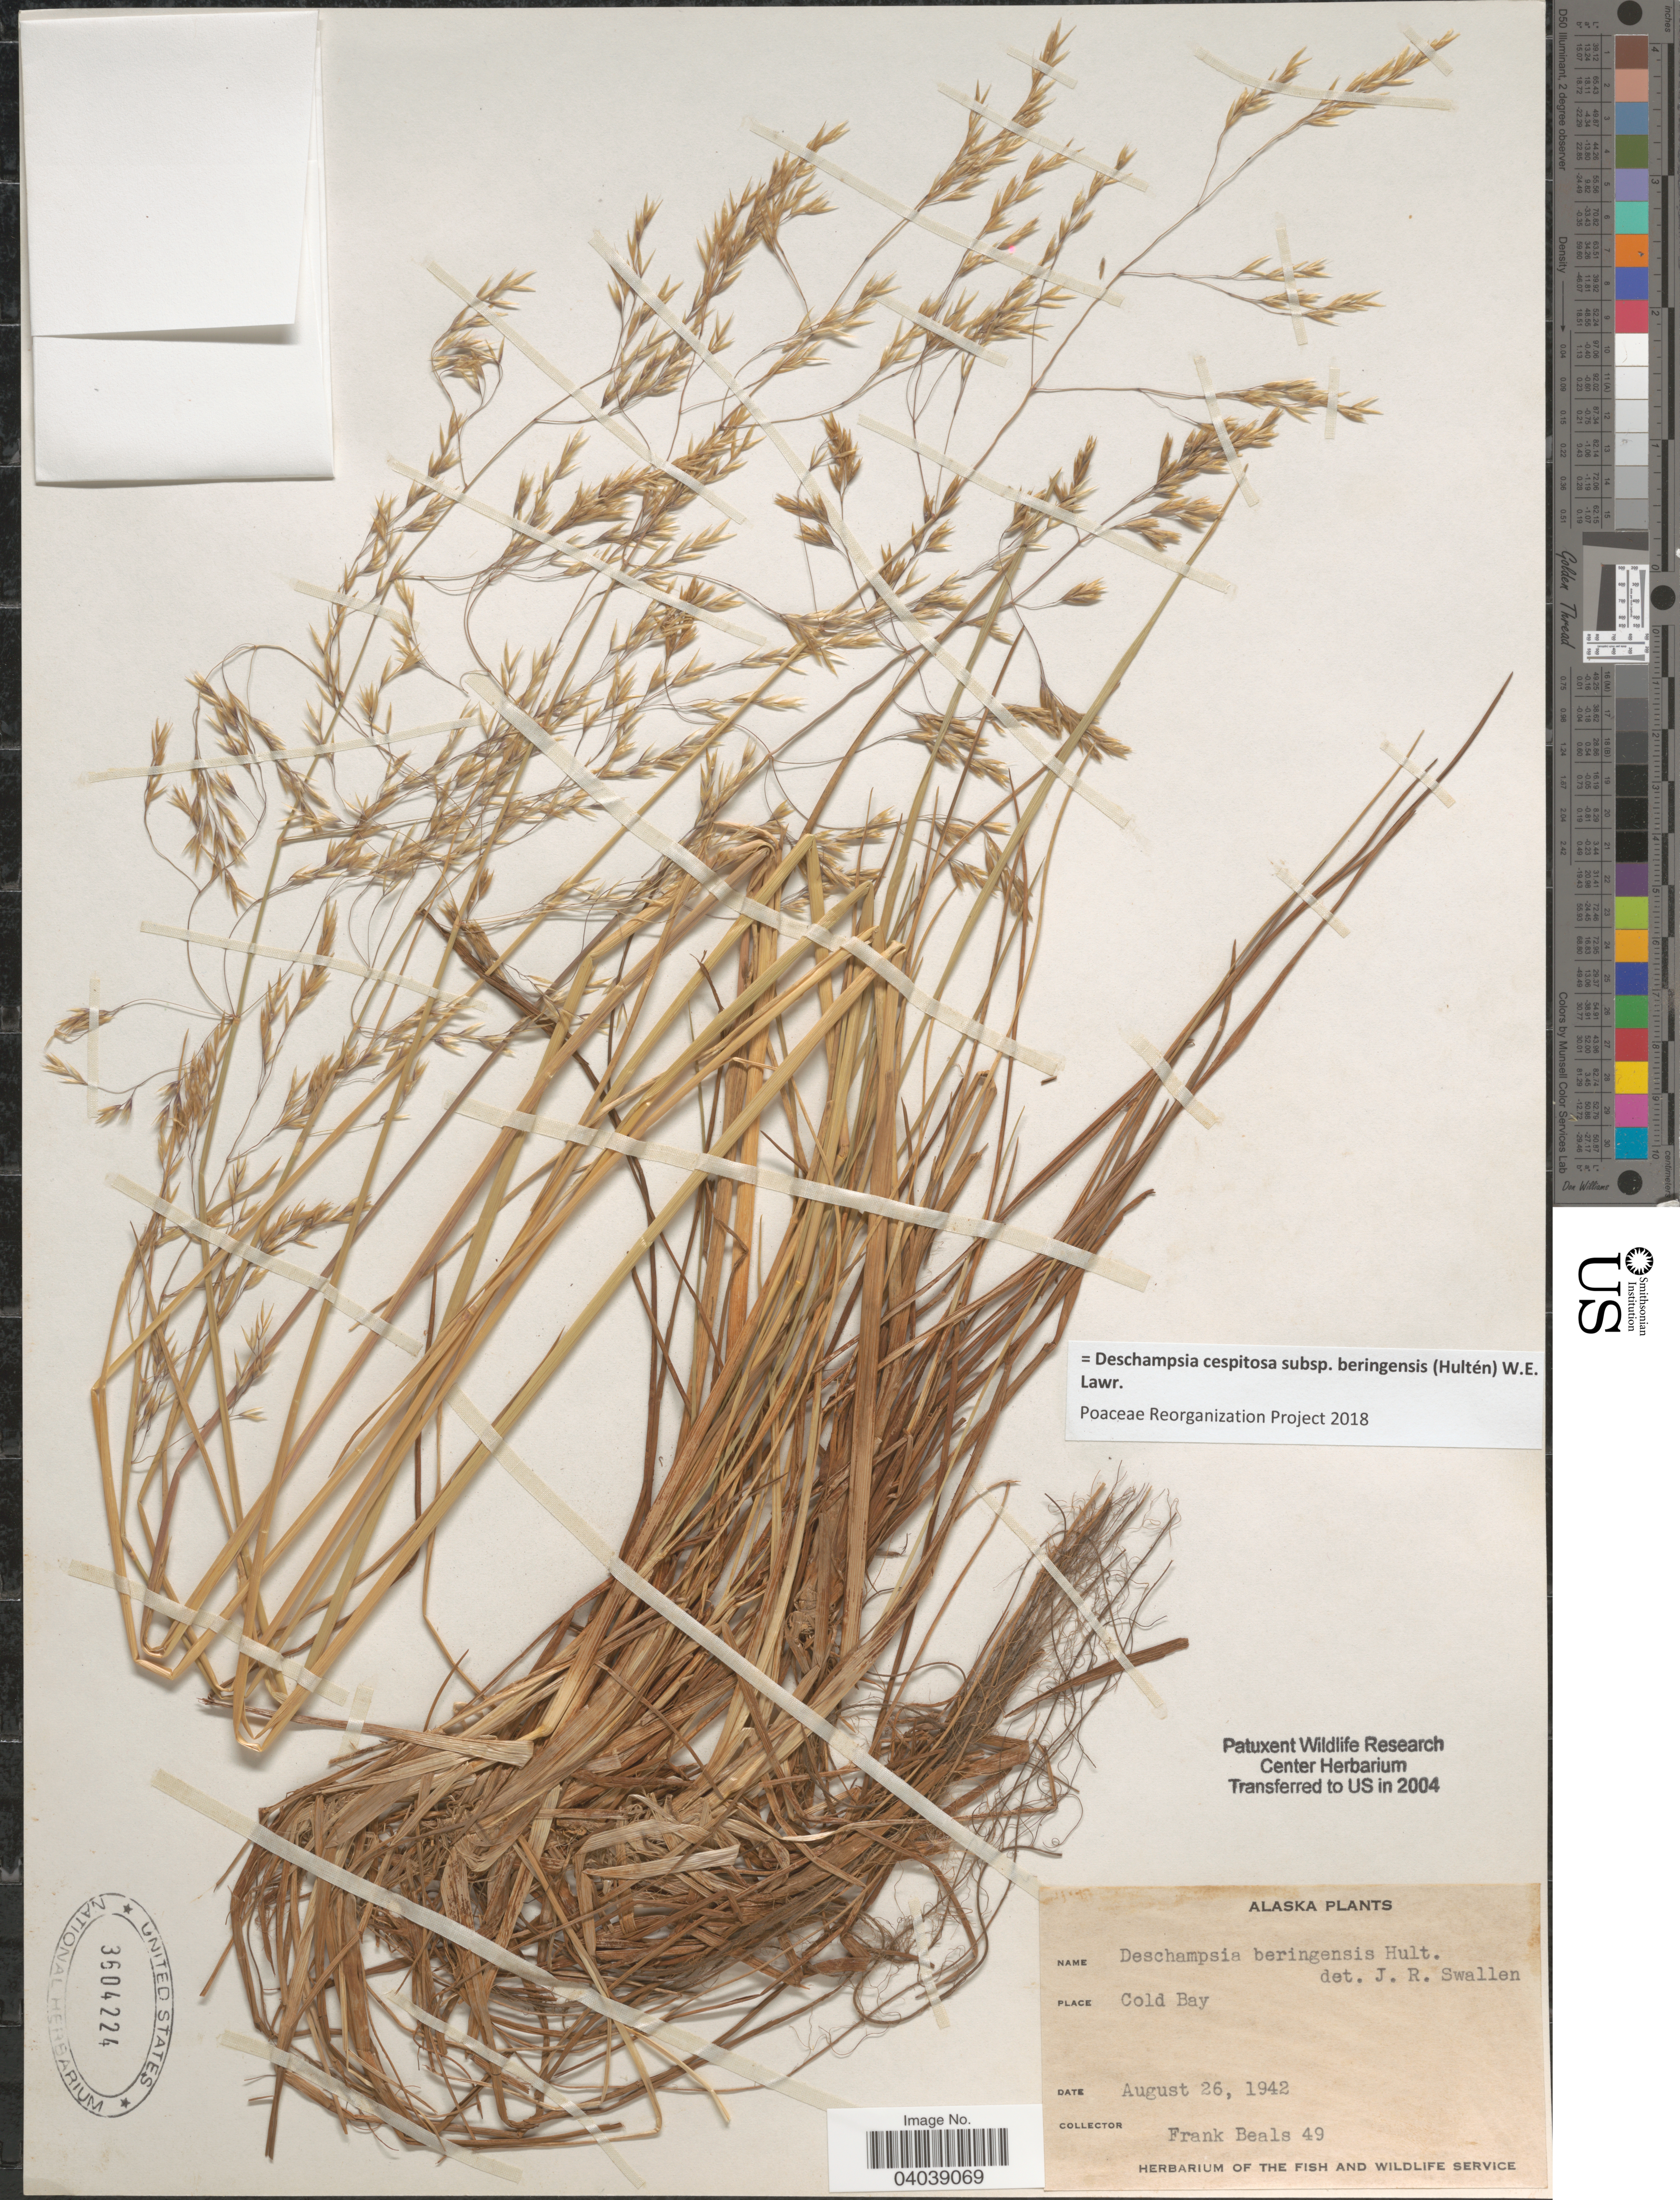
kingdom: Plantae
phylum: Tracheophyta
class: Liliopsida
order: Poales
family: Poaceae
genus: Deschampsia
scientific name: Deschampsia cespitosa subsp. beringensis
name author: (Hultén) Lawrence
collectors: F. Beals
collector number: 49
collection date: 1942-08-26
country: United States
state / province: Alaska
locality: Cold Bay.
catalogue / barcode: US 3604224